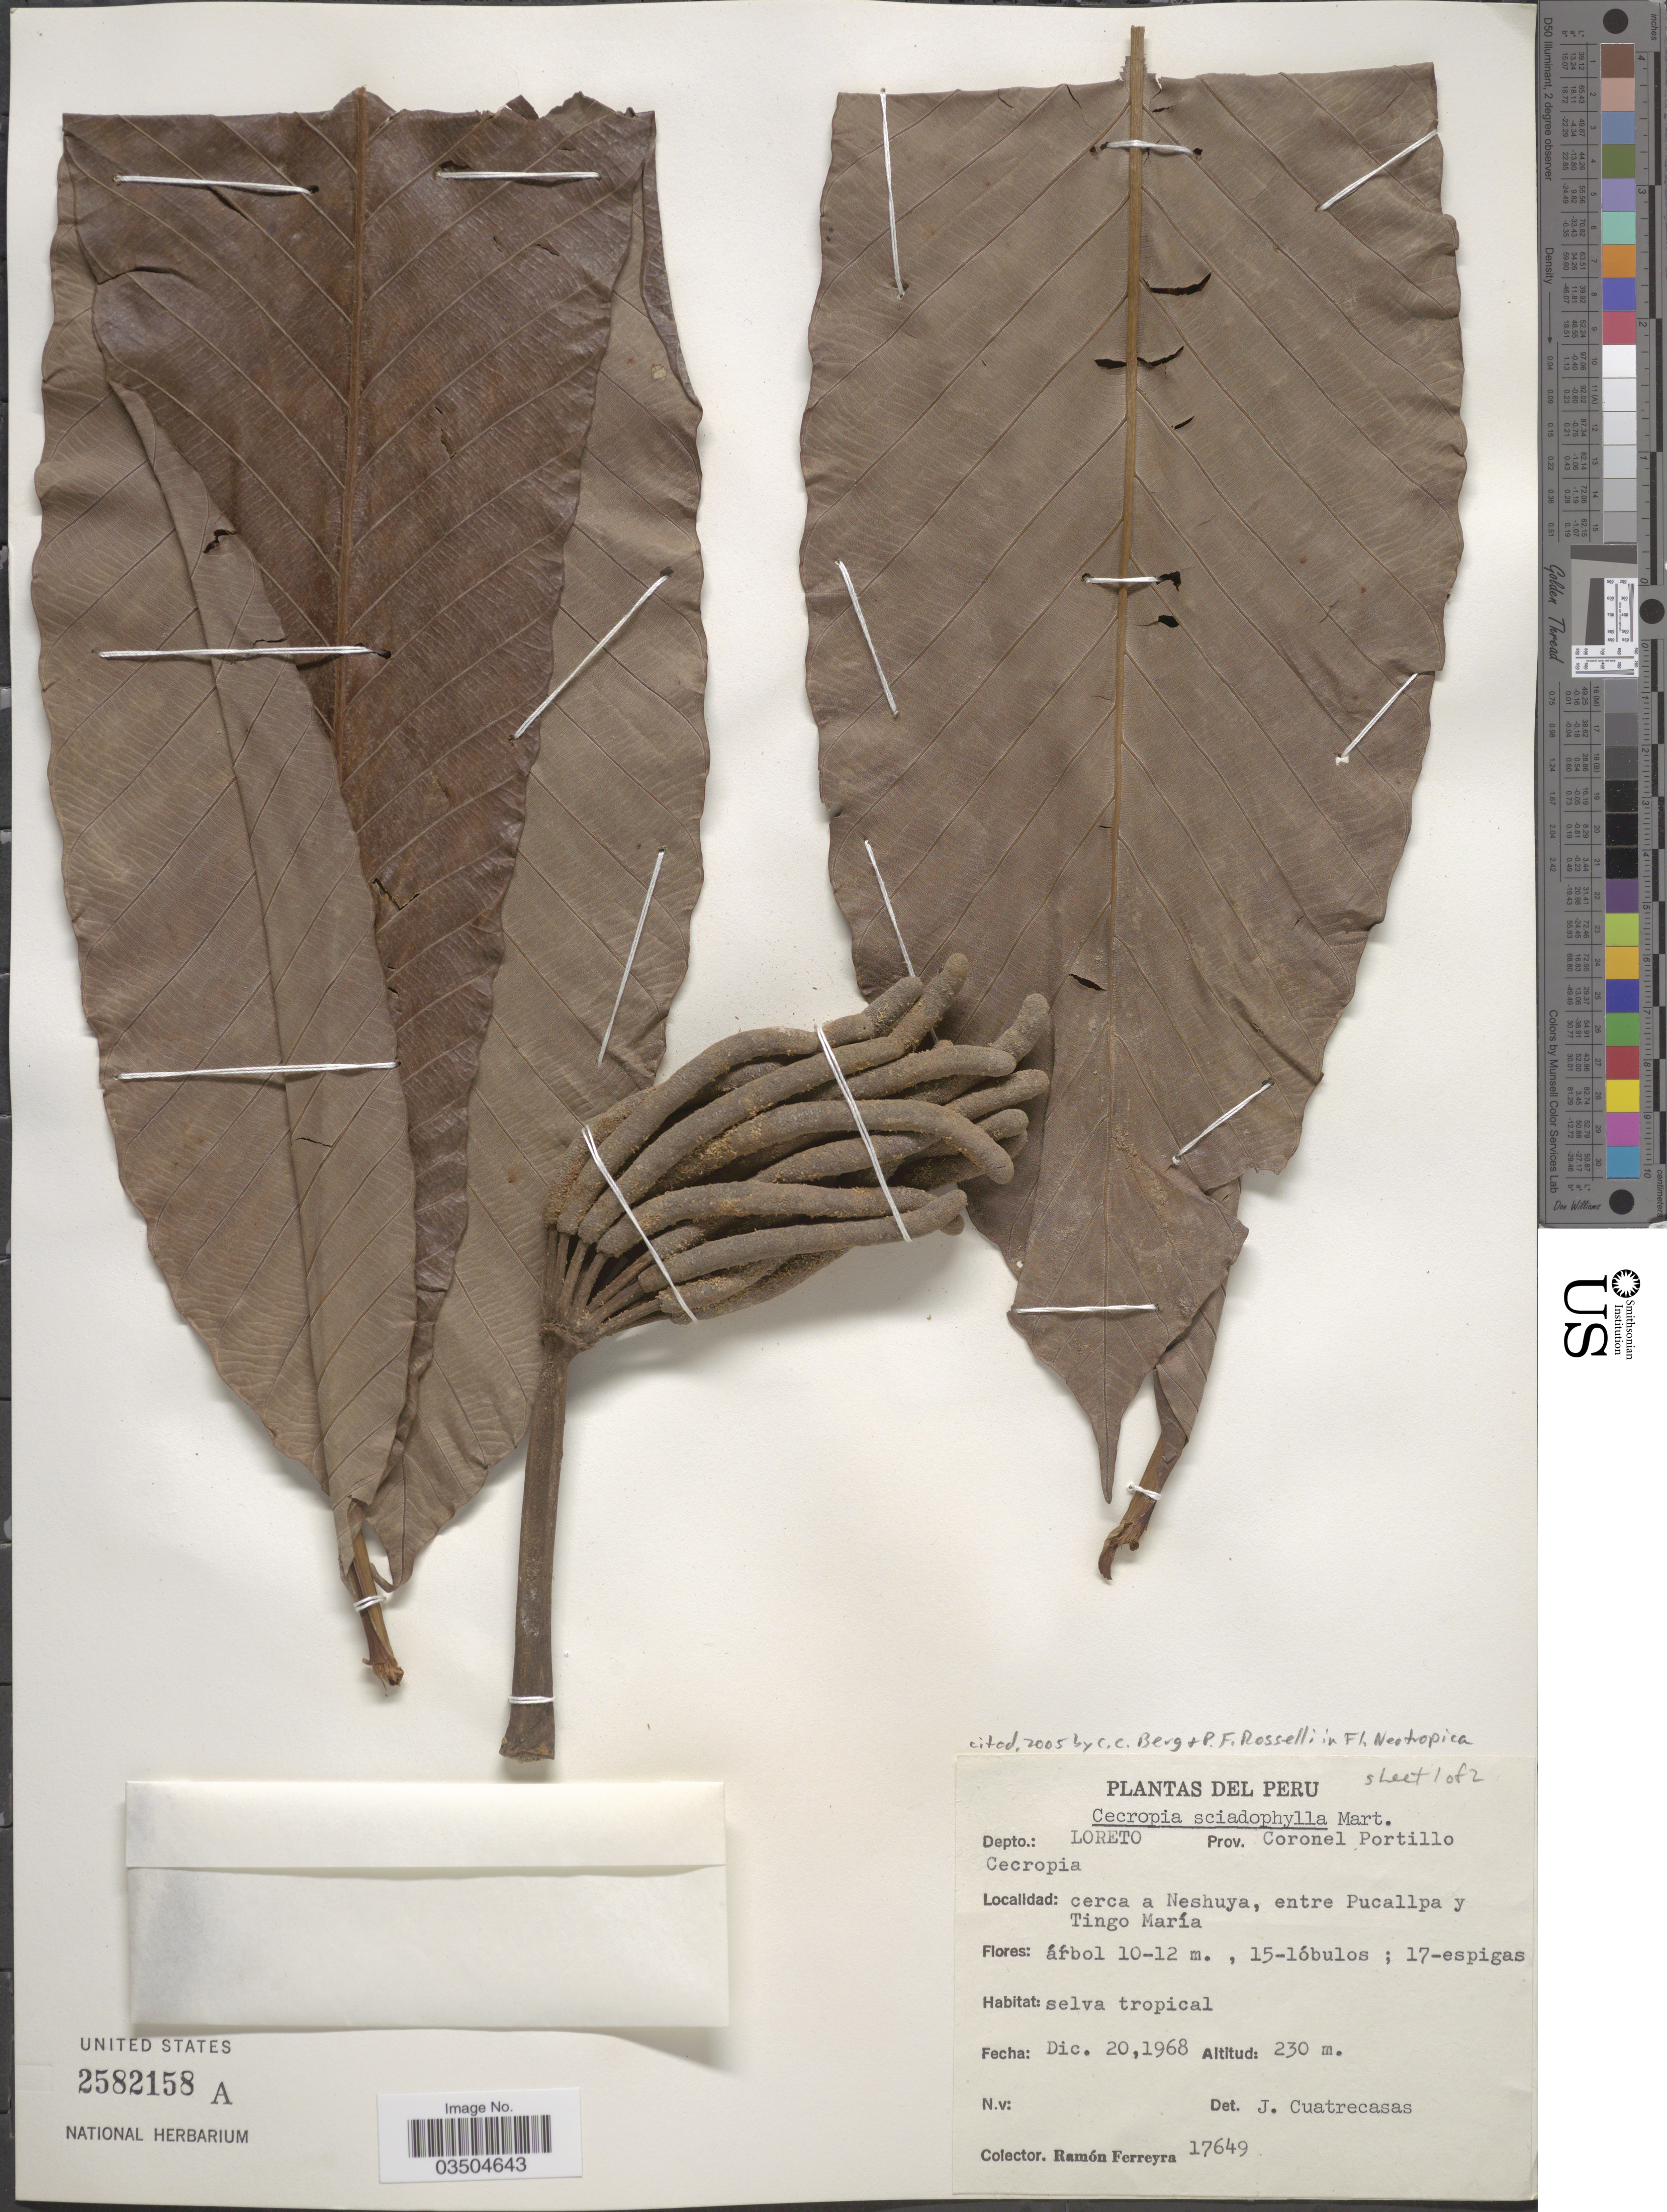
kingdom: Plantae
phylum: Tracheophyta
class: Magnoliopsida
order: Rosales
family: Urticaceae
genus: Cecropia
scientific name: Cecropia sciadophylla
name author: Mart.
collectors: R. A. Ferreyra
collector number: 17649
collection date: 1968-12-20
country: Peru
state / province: Loreto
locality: Depto.: Loreto. Prov. Coronel Portillo Cecropia. Cerca a Neshuya, entre Pucallpa y Tingo María.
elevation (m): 230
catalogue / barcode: US 2582158A